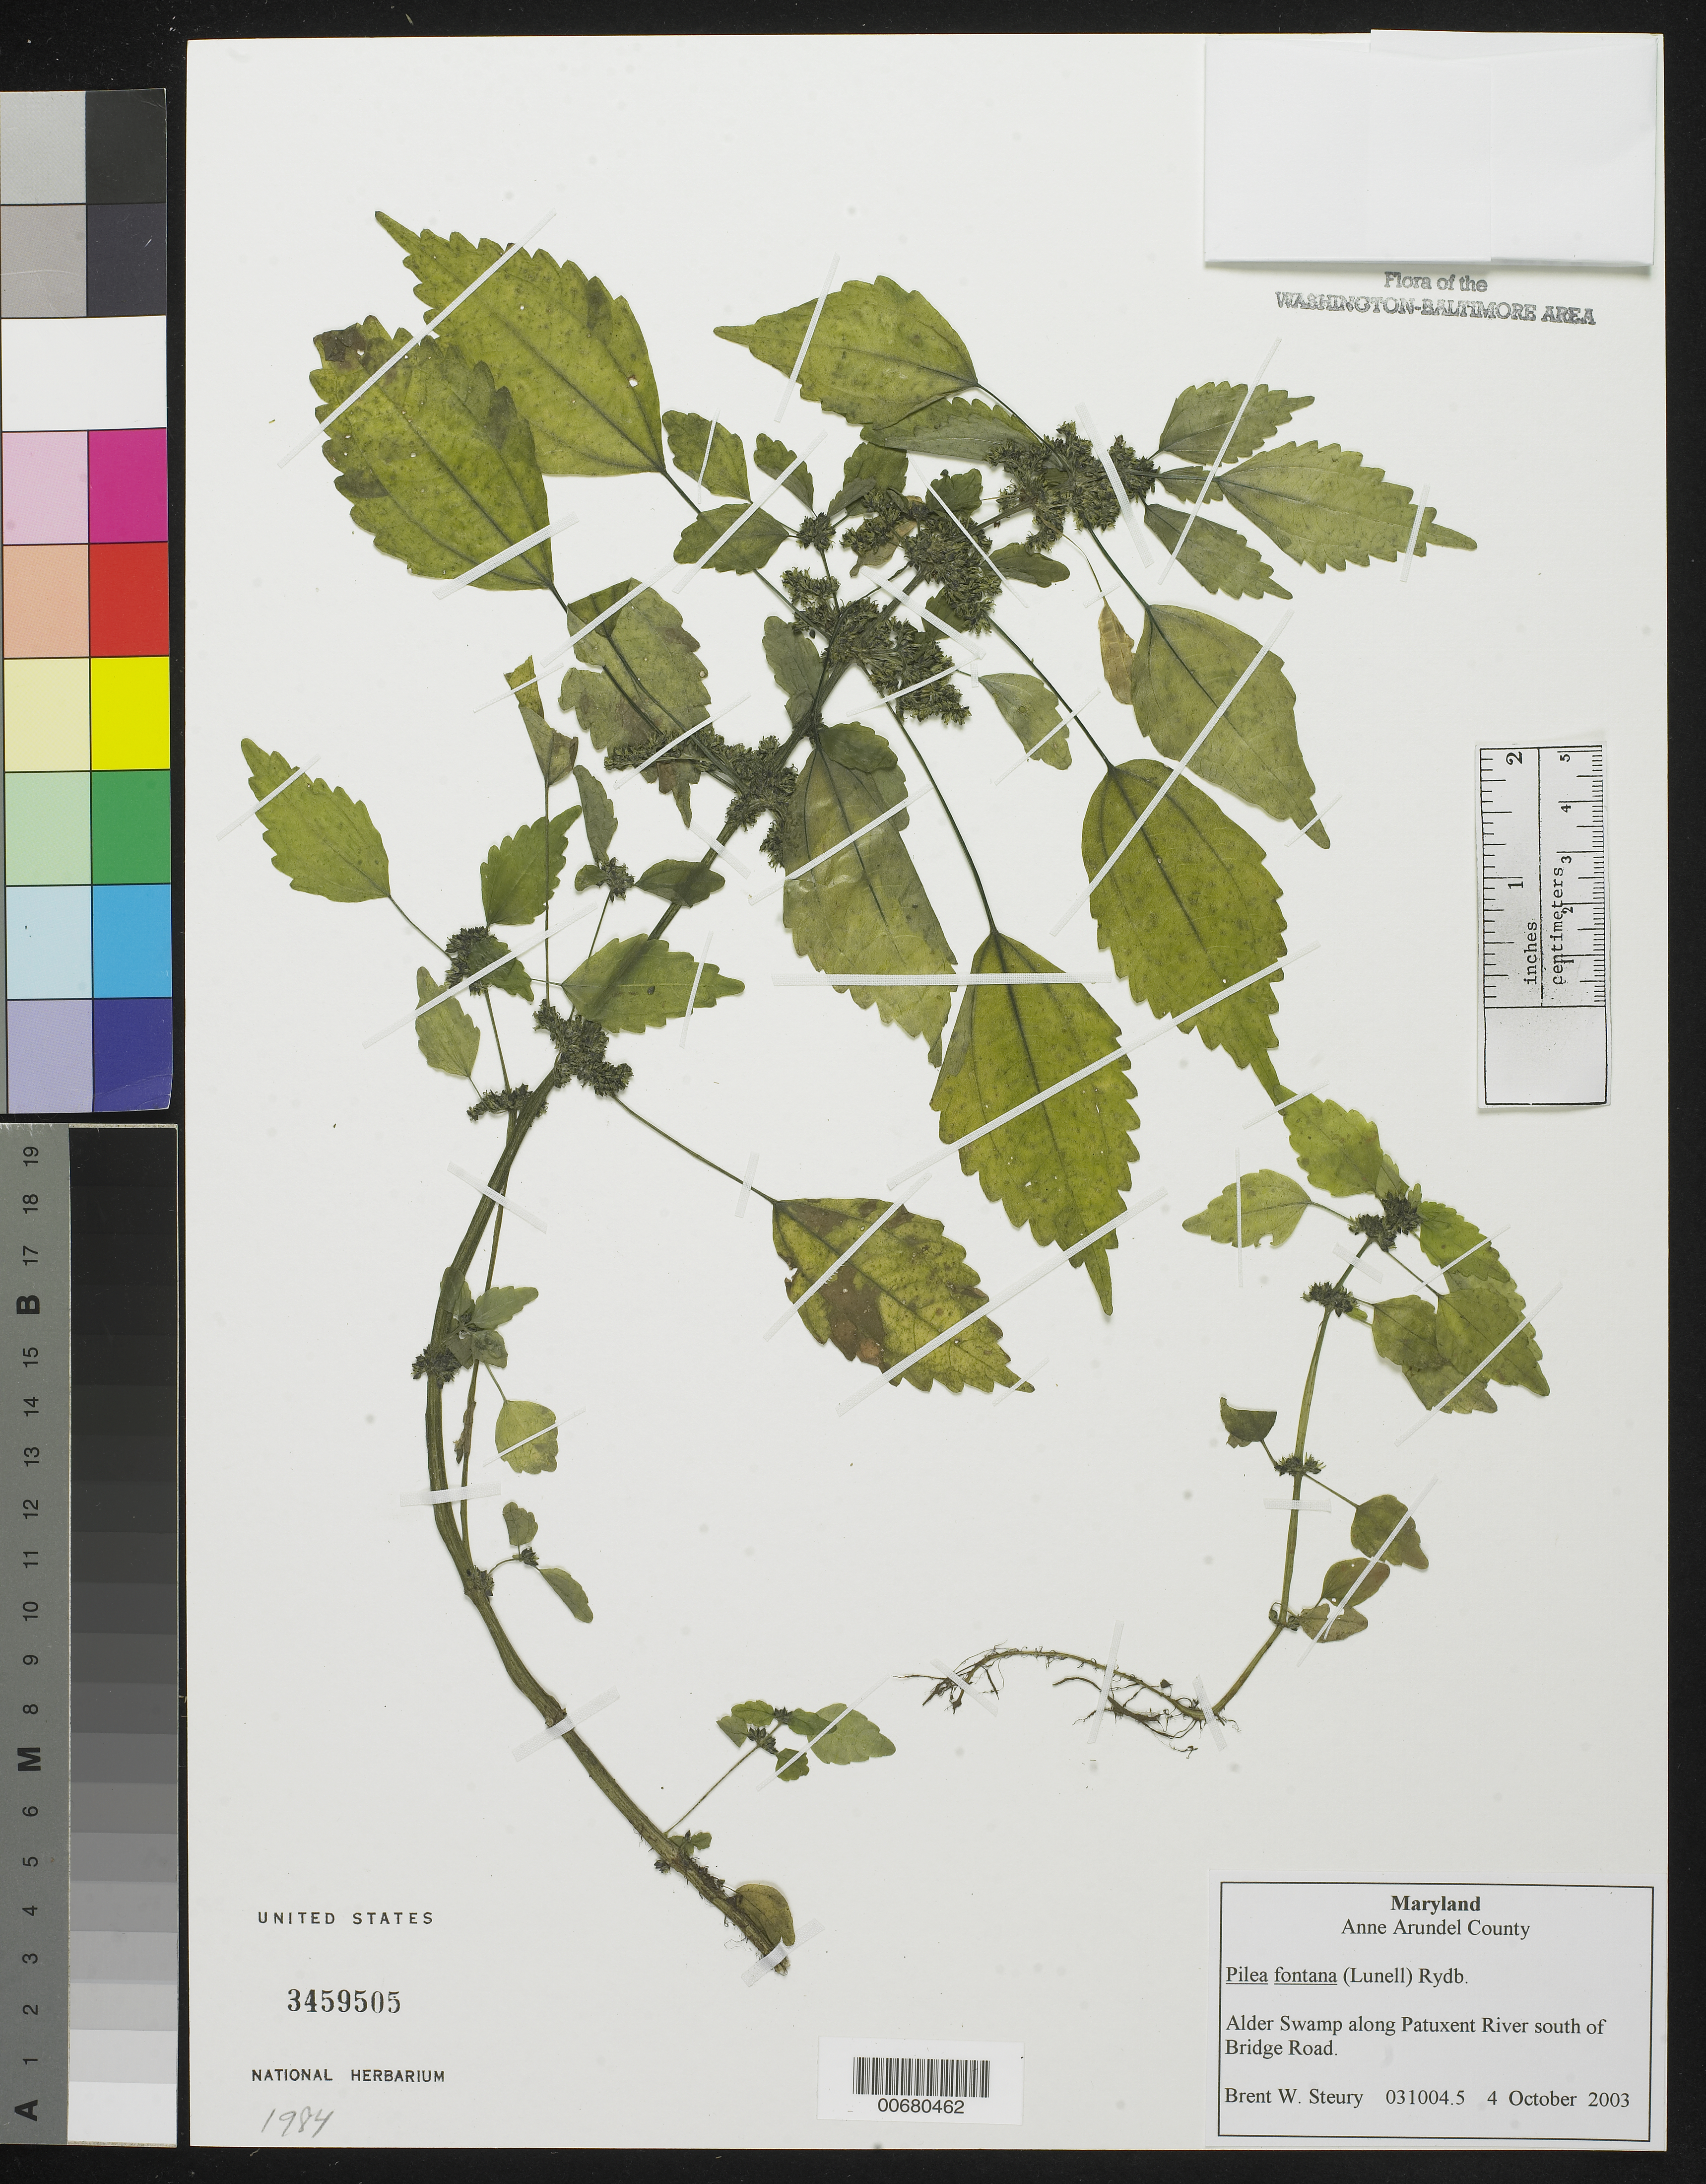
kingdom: Plantae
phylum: Tracheophyta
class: Magnoliopsida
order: Rosales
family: Urticaceae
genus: Pilea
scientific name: Pilea fontana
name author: (Lunell) Rydb.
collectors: B. Steury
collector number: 031004.5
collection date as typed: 04 Oct 2003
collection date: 2003-10-04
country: United States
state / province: Maryland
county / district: Anne Arundel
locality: Alder Swamp along Patuxent River south of Bridge Road.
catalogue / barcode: US 3459505